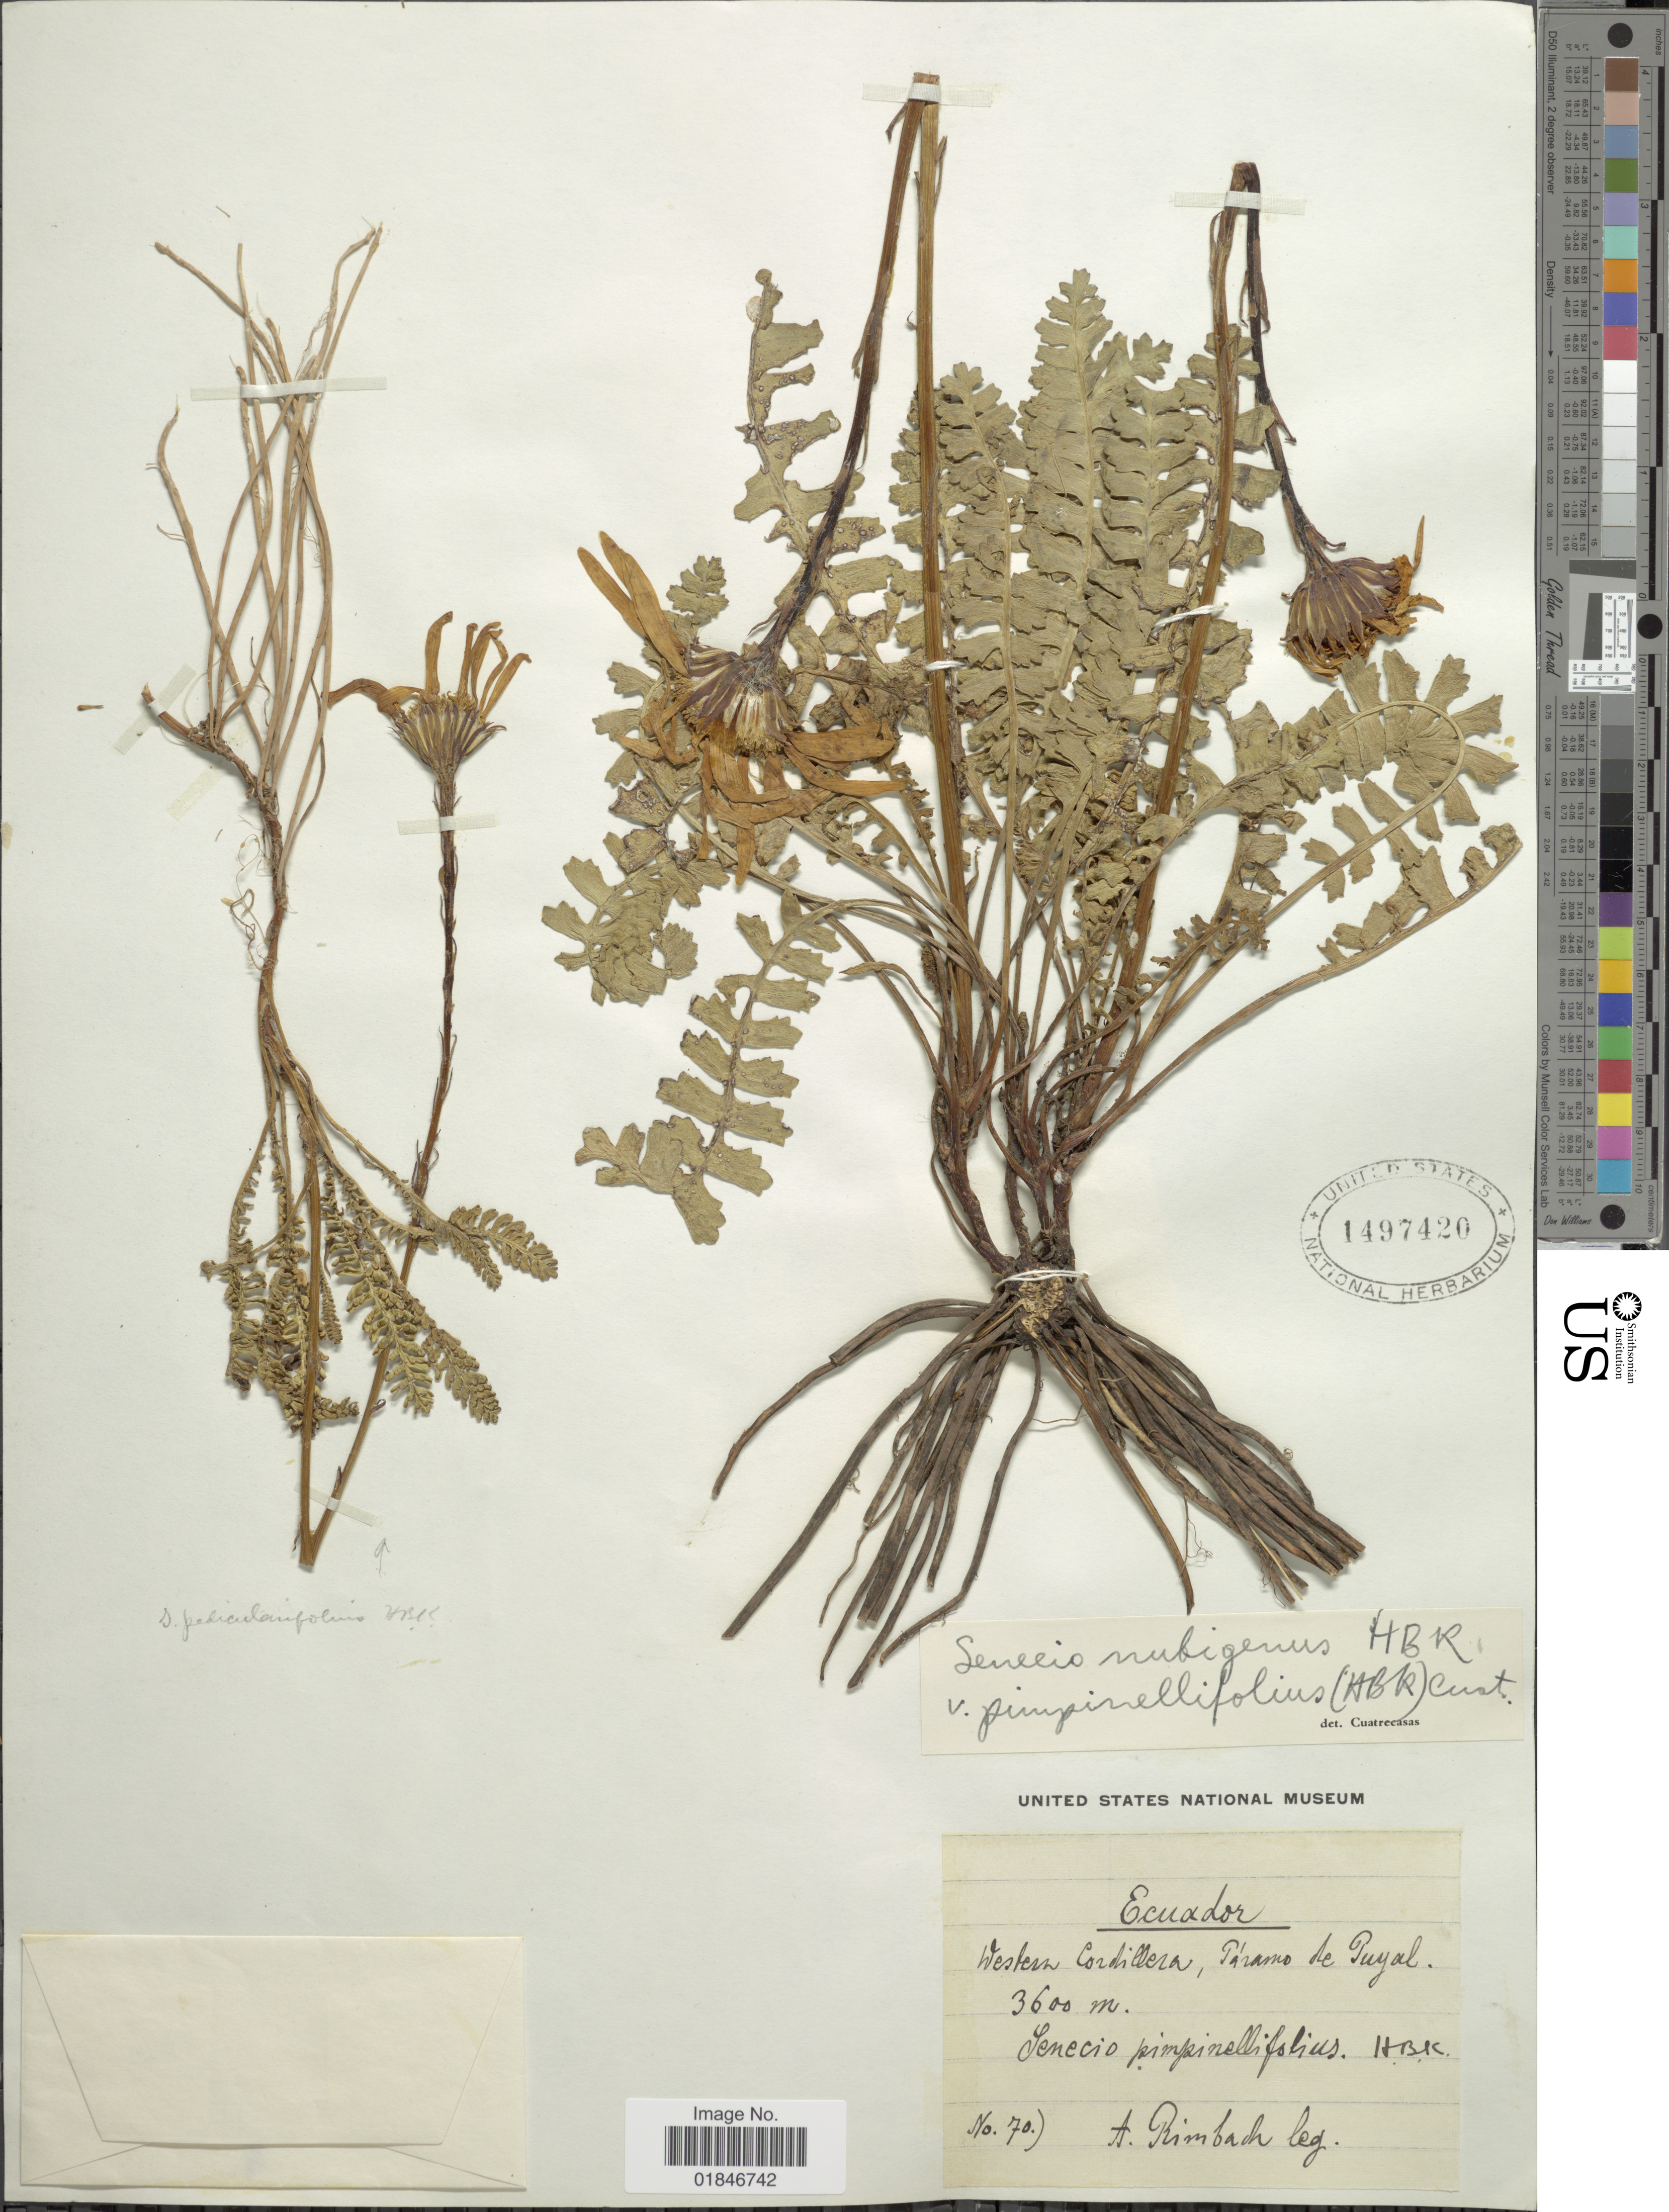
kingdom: Plantae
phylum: Tracheophyta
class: Magnoliopsida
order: Asterales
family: Asteraceae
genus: Dorobaea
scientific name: Dorobaea pimpinellifolia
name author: (Kunth) B. Nord.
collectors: A. Rimbach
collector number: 70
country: Ecuador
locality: Western Cordillera, Paramo de Puyal.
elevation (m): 3600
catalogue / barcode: US 1497420